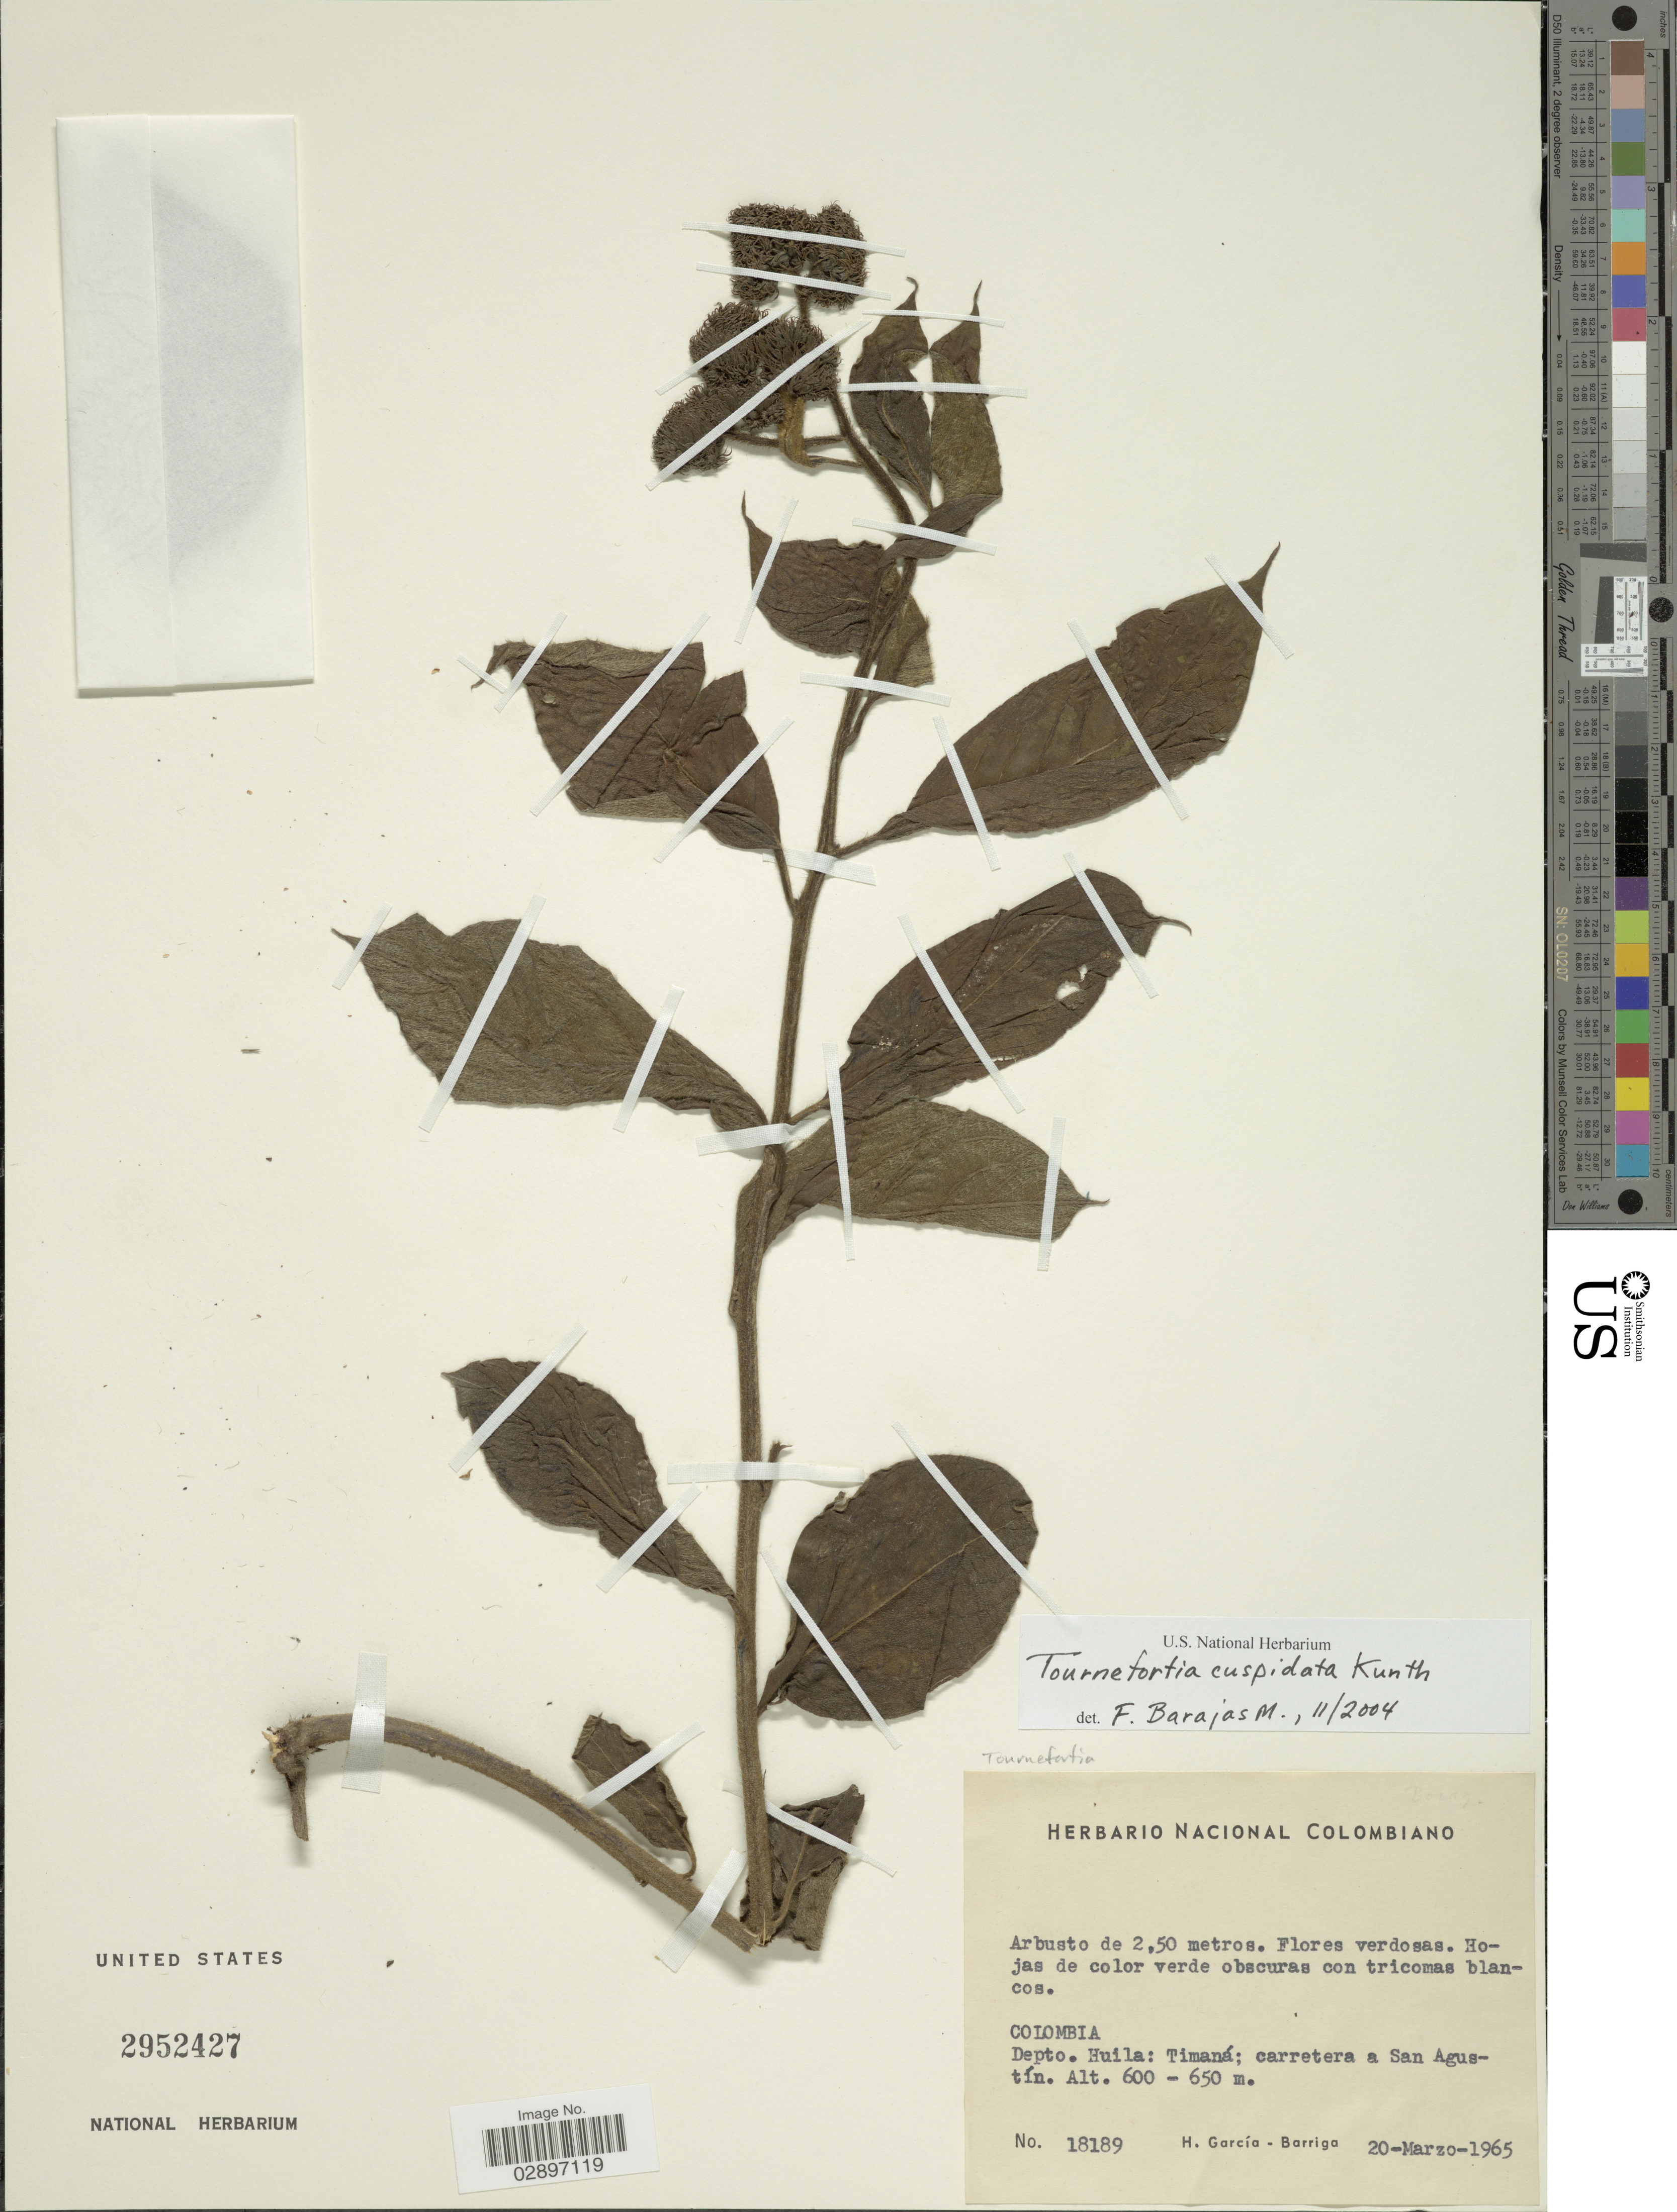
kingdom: Plantae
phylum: Tracheophyta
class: Magnoliopsida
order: Boraginales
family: Heliotropiaceae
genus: Tournefortia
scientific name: Tournefortia cuspidata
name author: Kunth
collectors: H. García Barriga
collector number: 18189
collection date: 1965-03-20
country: Colombia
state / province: Huila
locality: Depto. Huila: Timaná; carretera a San Agustín.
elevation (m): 600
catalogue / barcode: US 2952427